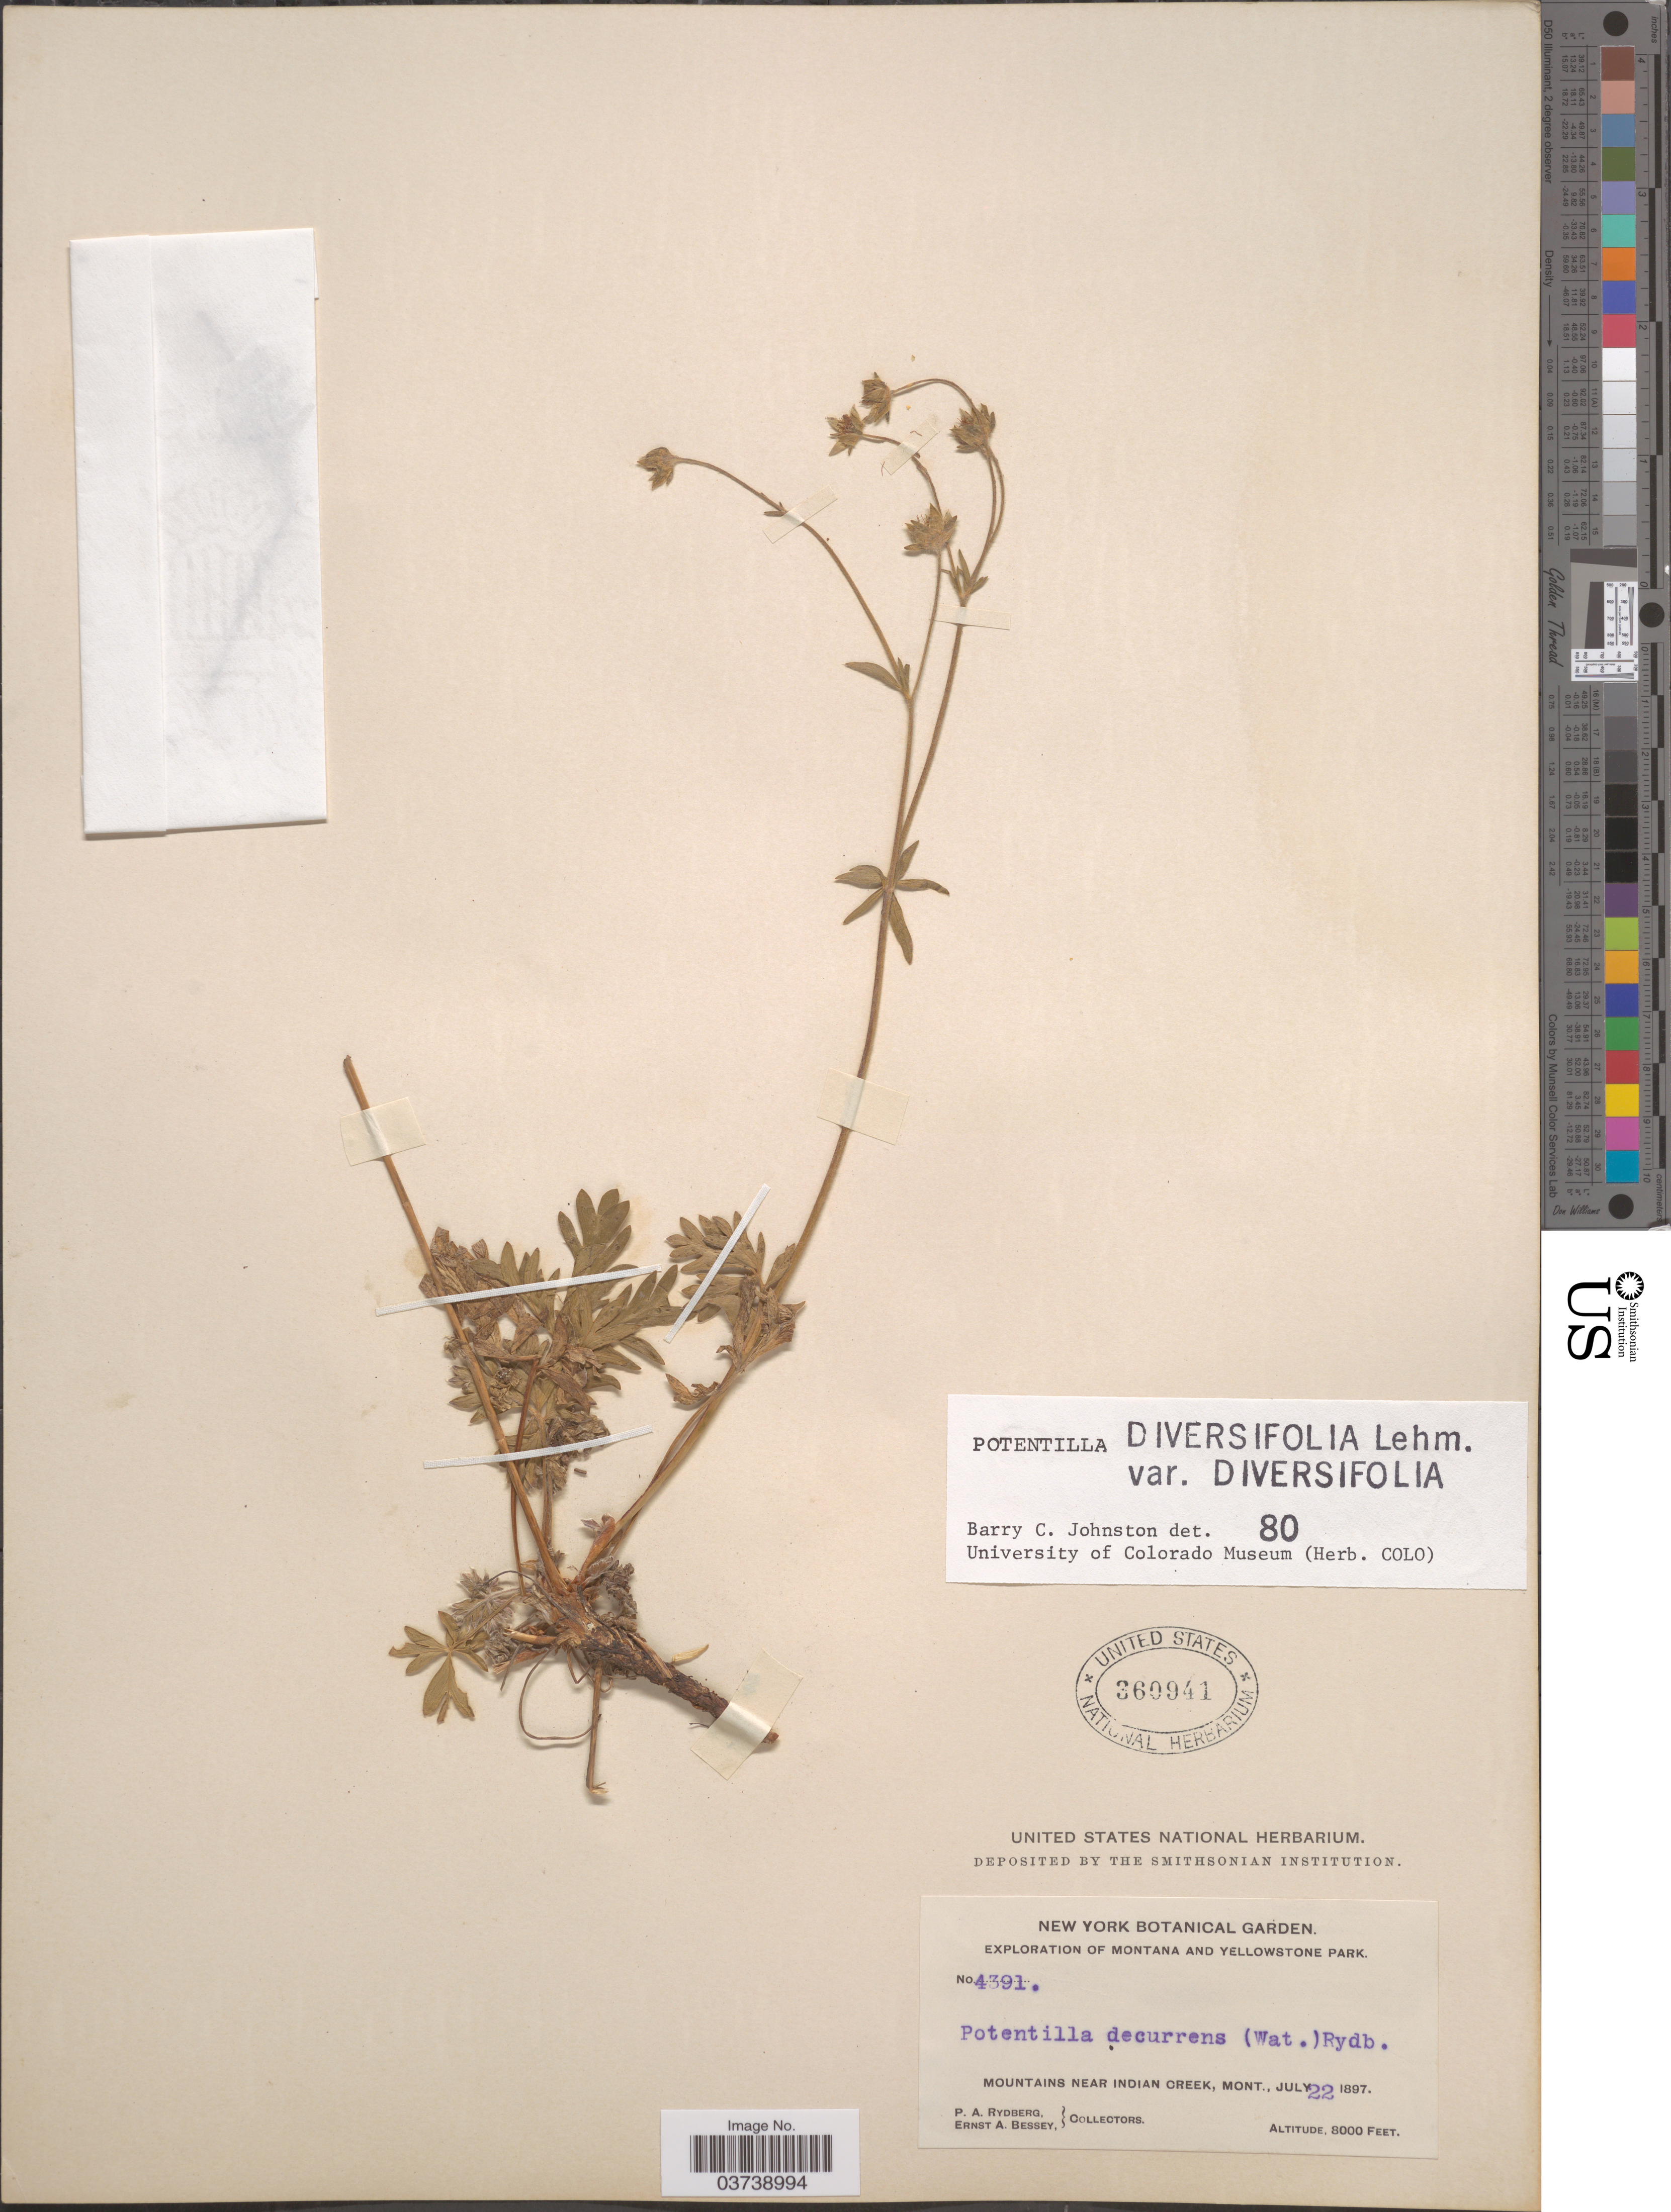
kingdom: Plantae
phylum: Tracheophyta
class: Magnoliopsida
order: Rosales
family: Rosaceae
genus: Potentilla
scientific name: Potentilla diversifolia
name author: Lehm.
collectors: P. A. Rydberg & E. A. Bessey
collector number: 4391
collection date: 1897-07-22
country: United States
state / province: Montana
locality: Yellowstone Park. Mountains near Indian Creek.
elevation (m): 2438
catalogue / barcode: US 360941